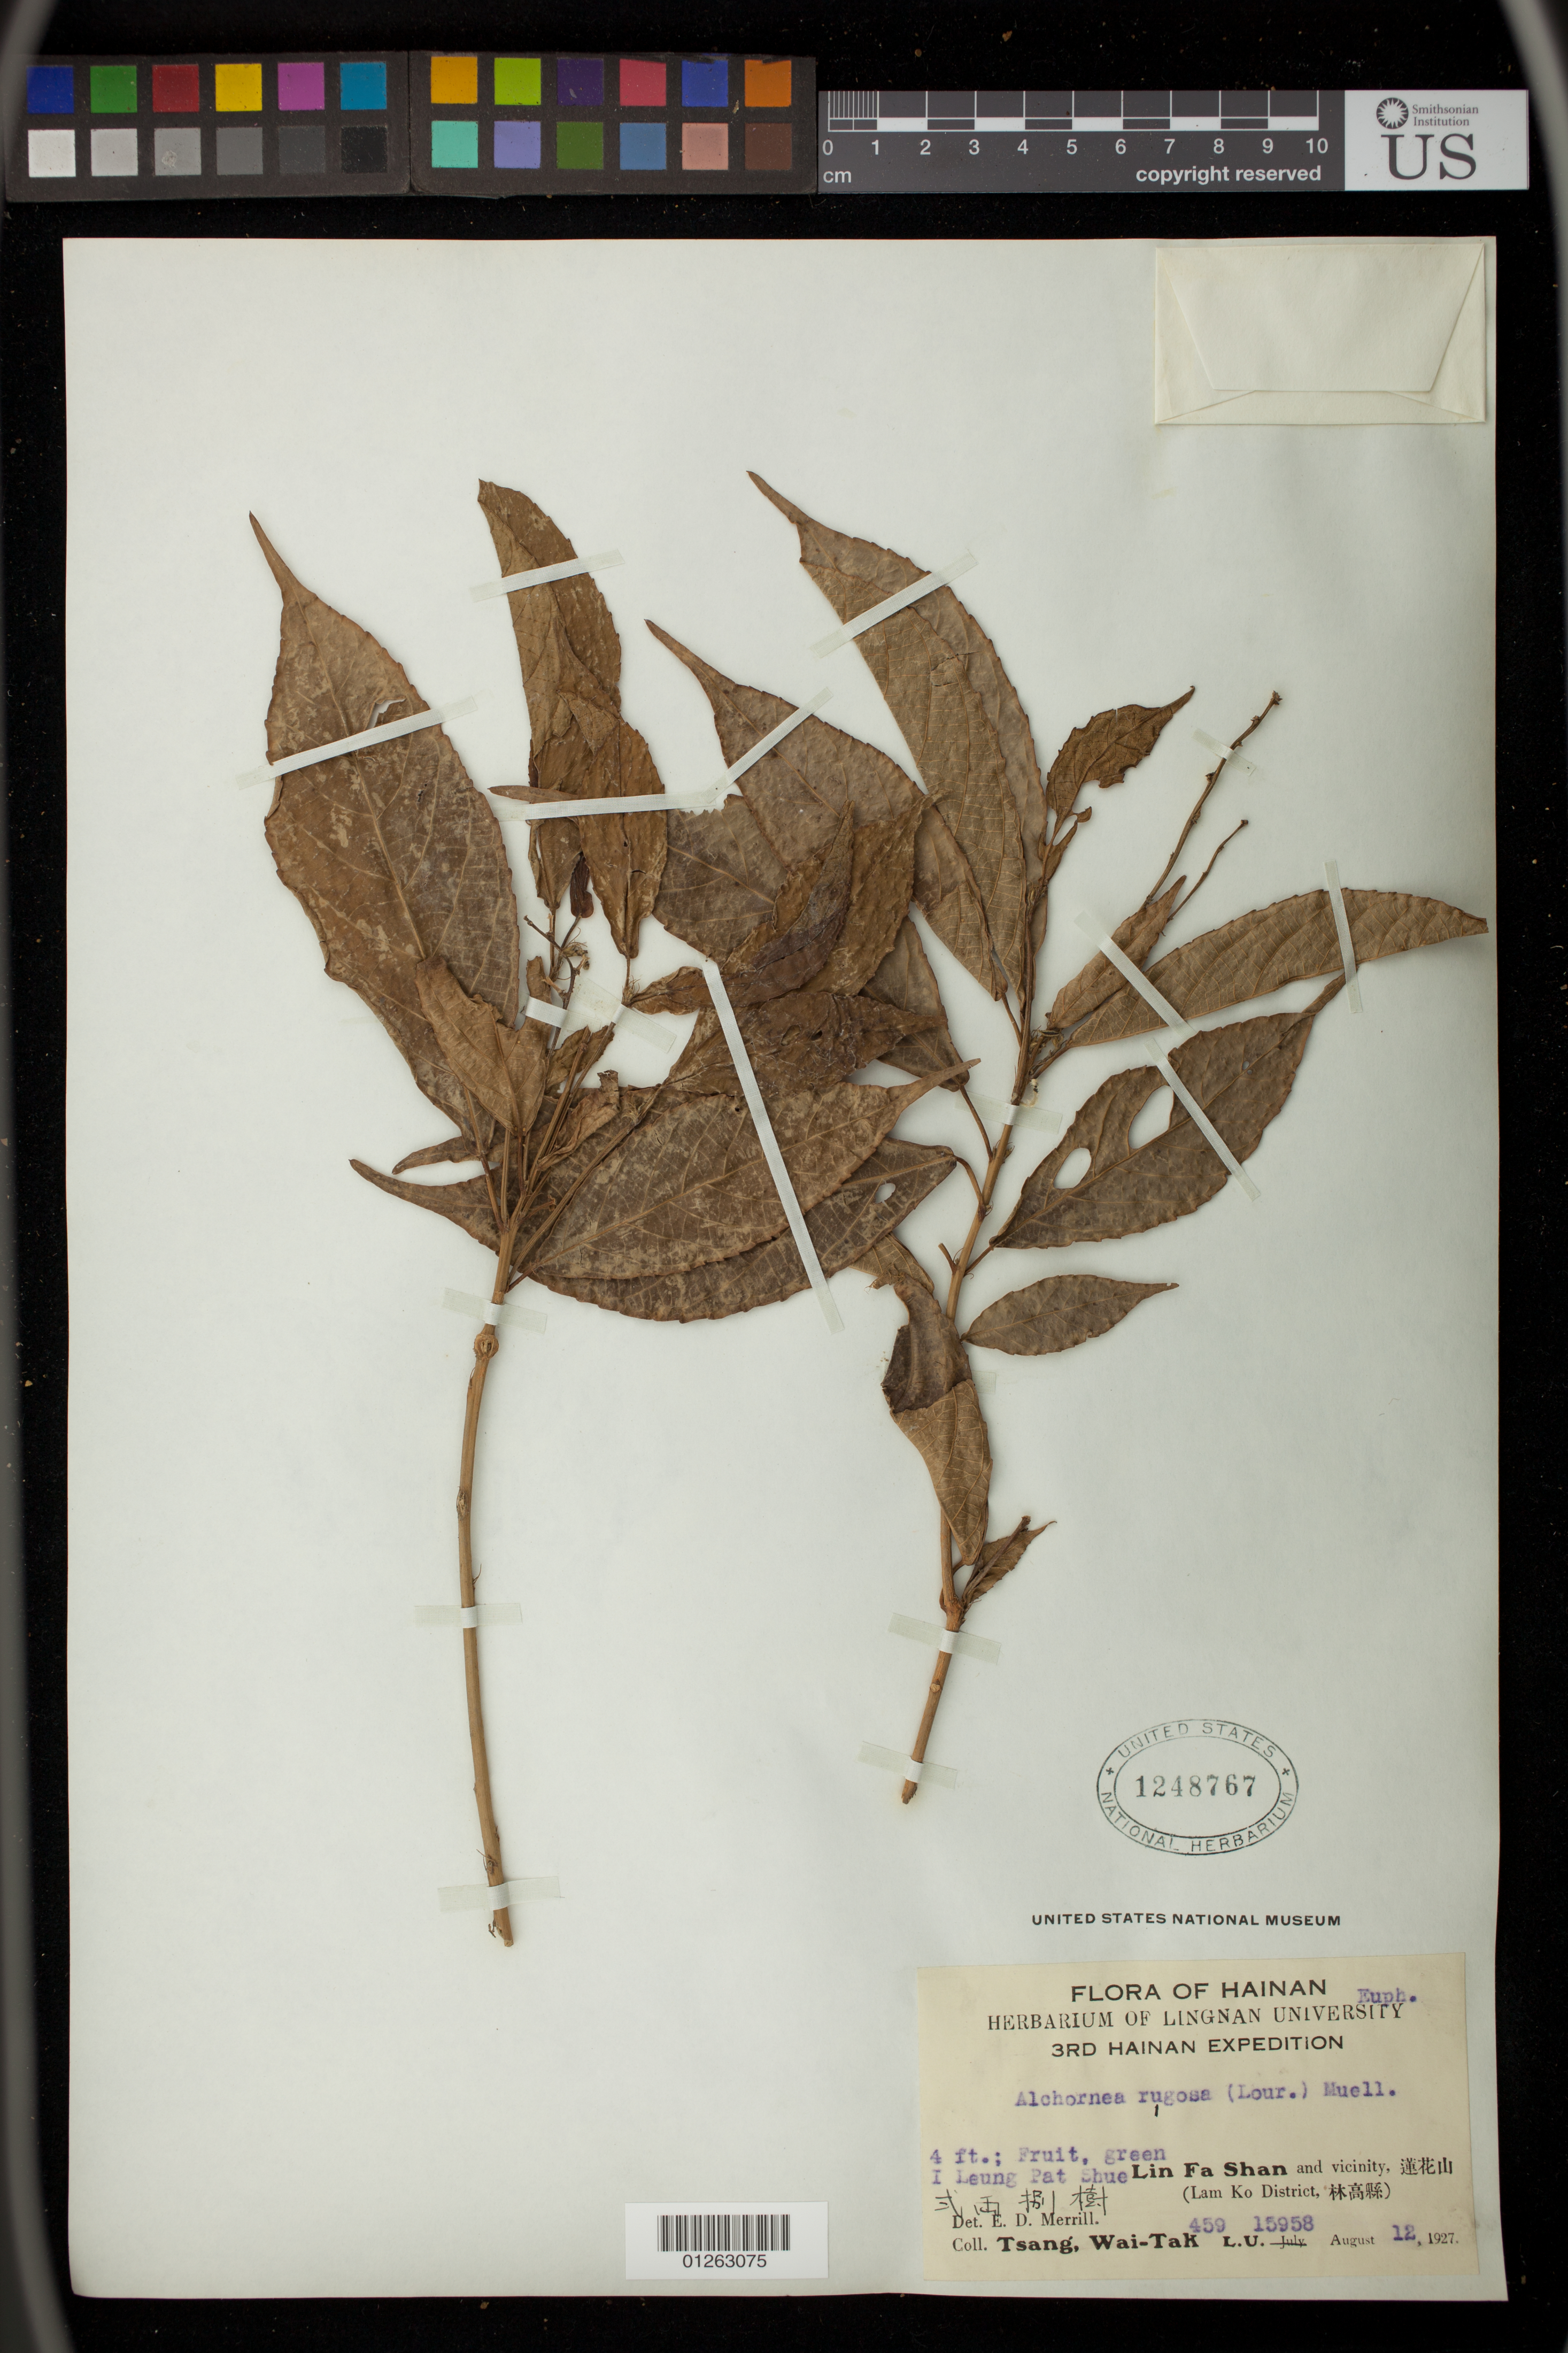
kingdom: Plantae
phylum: Tracheophyta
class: Magnoliopsida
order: Malpighiales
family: Euphorbiaceae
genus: Alchornea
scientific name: Alchornea rugosa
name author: (Lour.) Müll. Arg.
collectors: W. T. Tsang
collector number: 459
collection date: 1927-08-12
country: China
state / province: Hainan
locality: Lin Fa Shan and vicinity (Lam Ko District).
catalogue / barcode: US 1248767